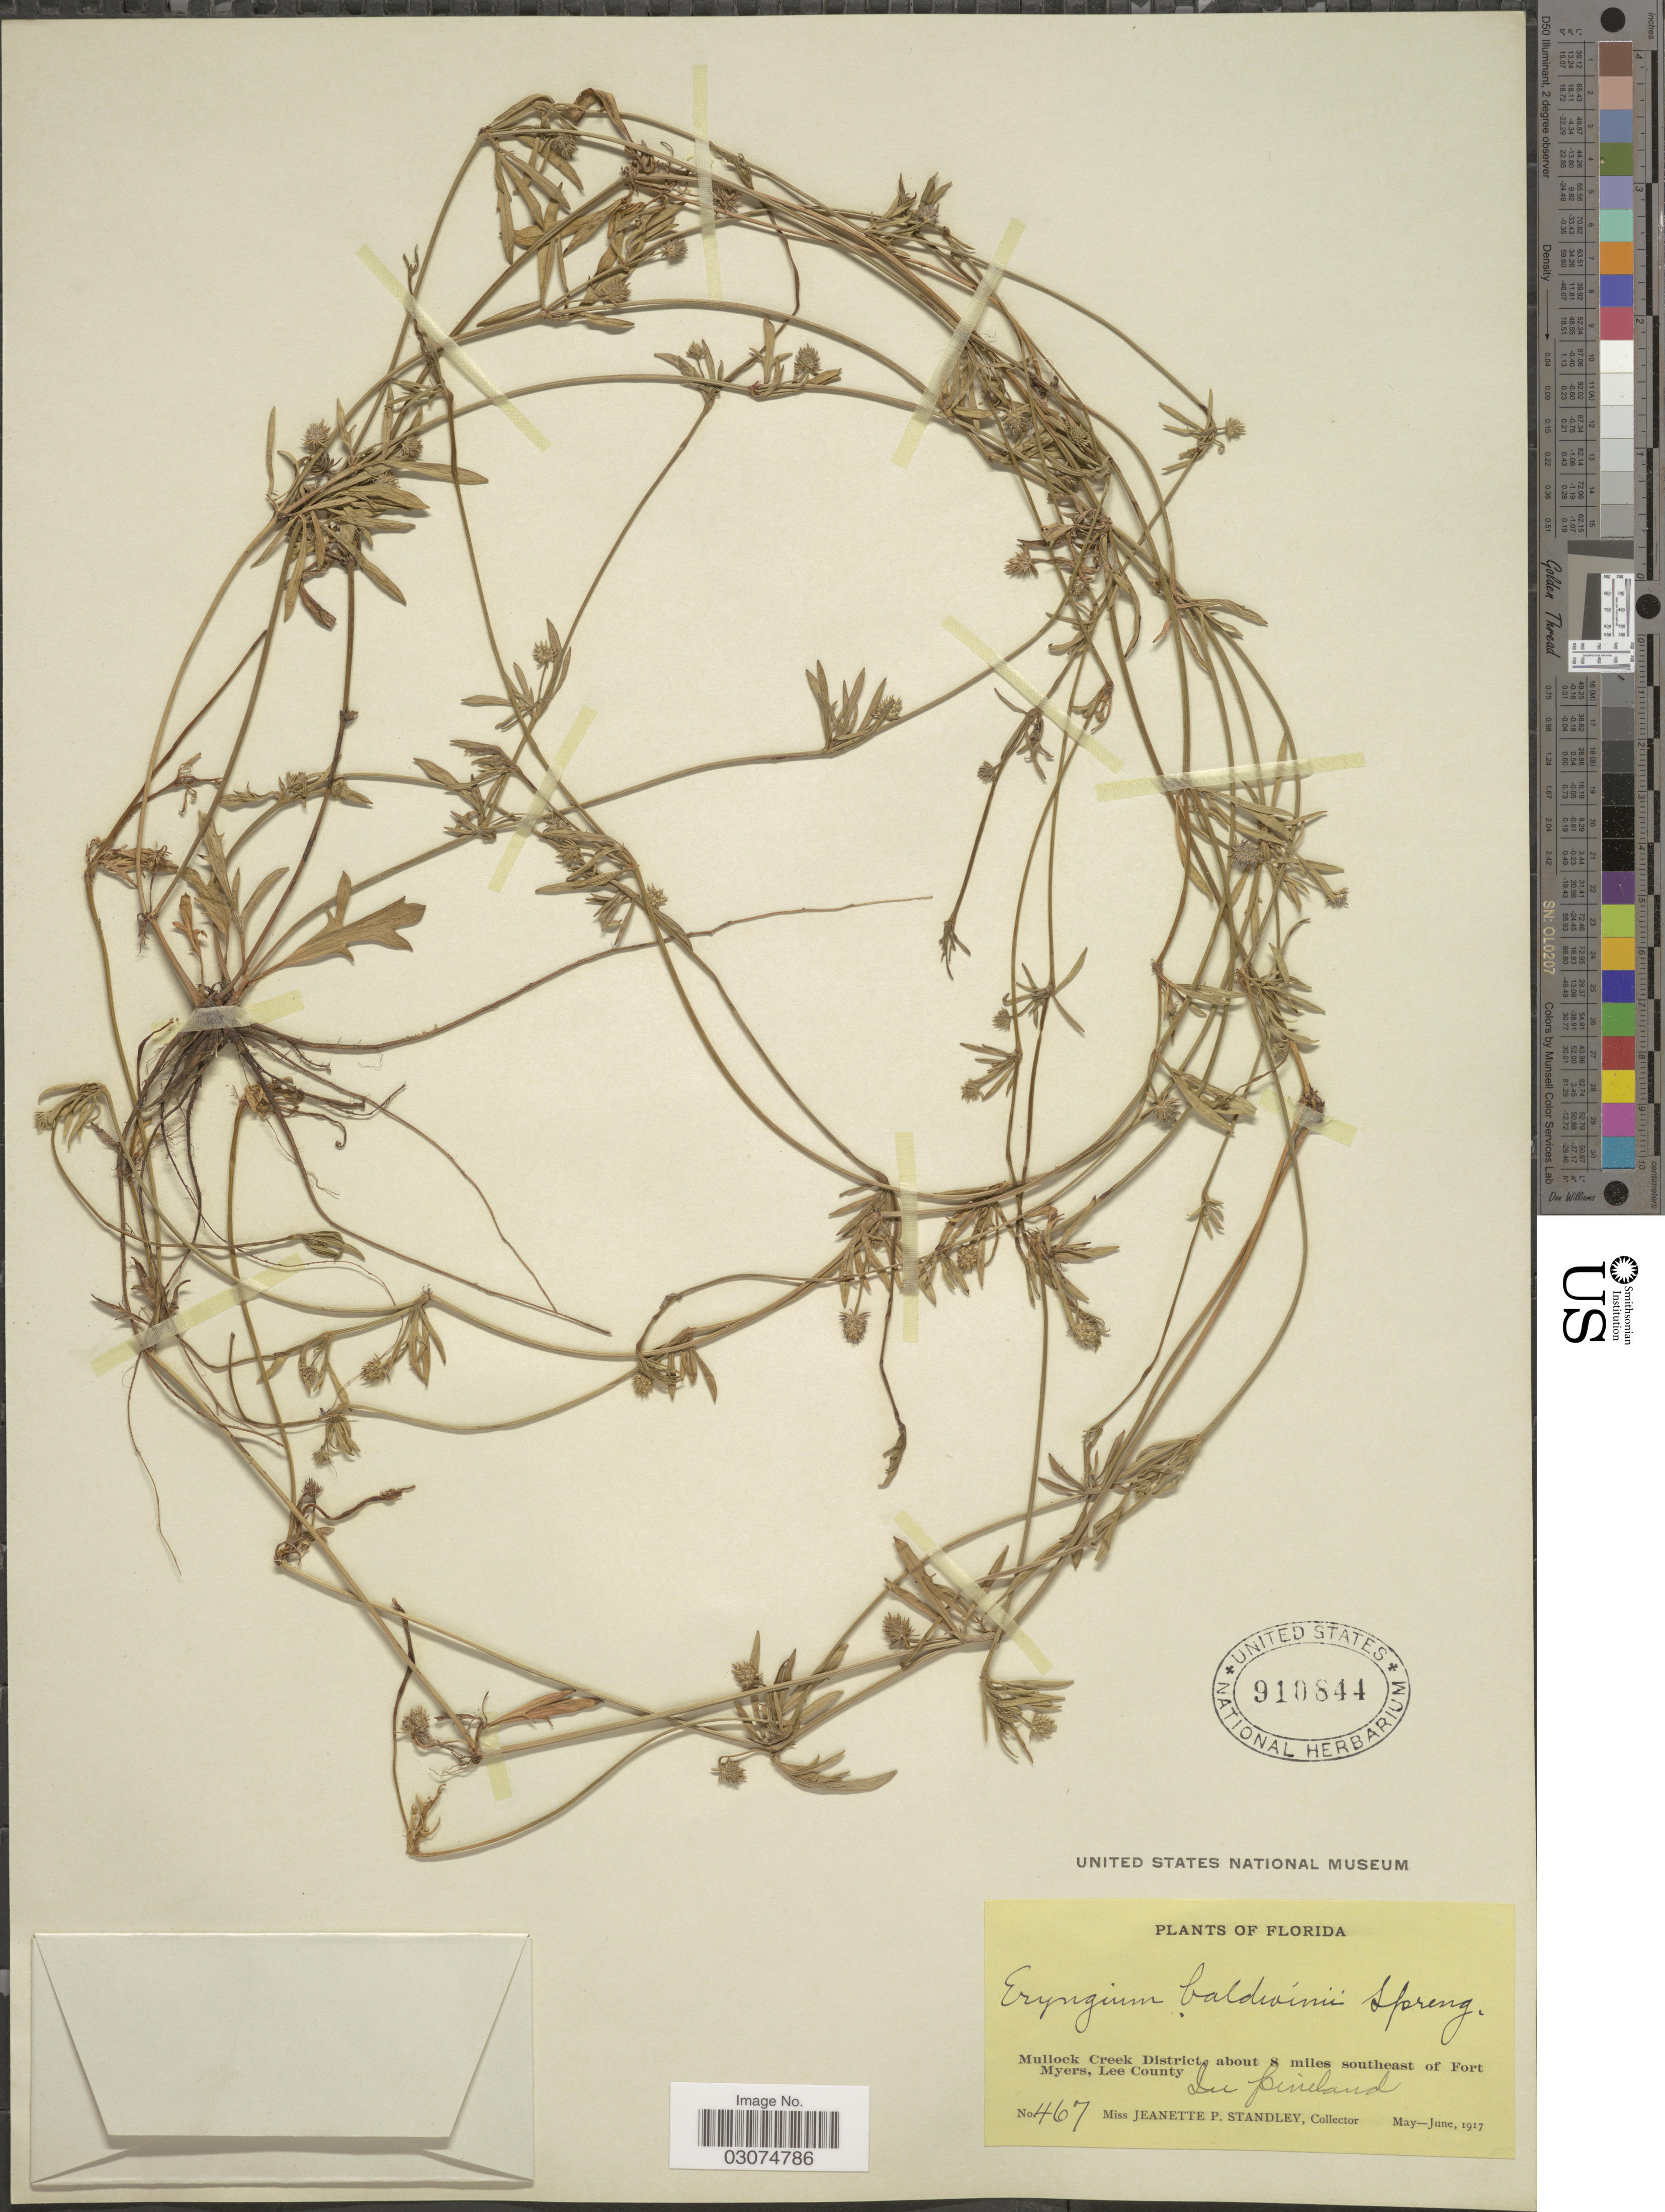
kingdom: Plantae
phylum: Tracheophyta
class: Magnoliopsida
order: Apiales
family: Apiaceae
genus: Eryngium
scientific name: Eryngium baldwinii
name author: Spreng.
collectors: J. P. Standley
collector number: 467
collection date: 1917-05/1917-06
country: United States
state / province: Florida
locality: Mullock Creek District, about 8 miles southeast of Fort Myers, Lee County.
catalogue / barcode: US 910844